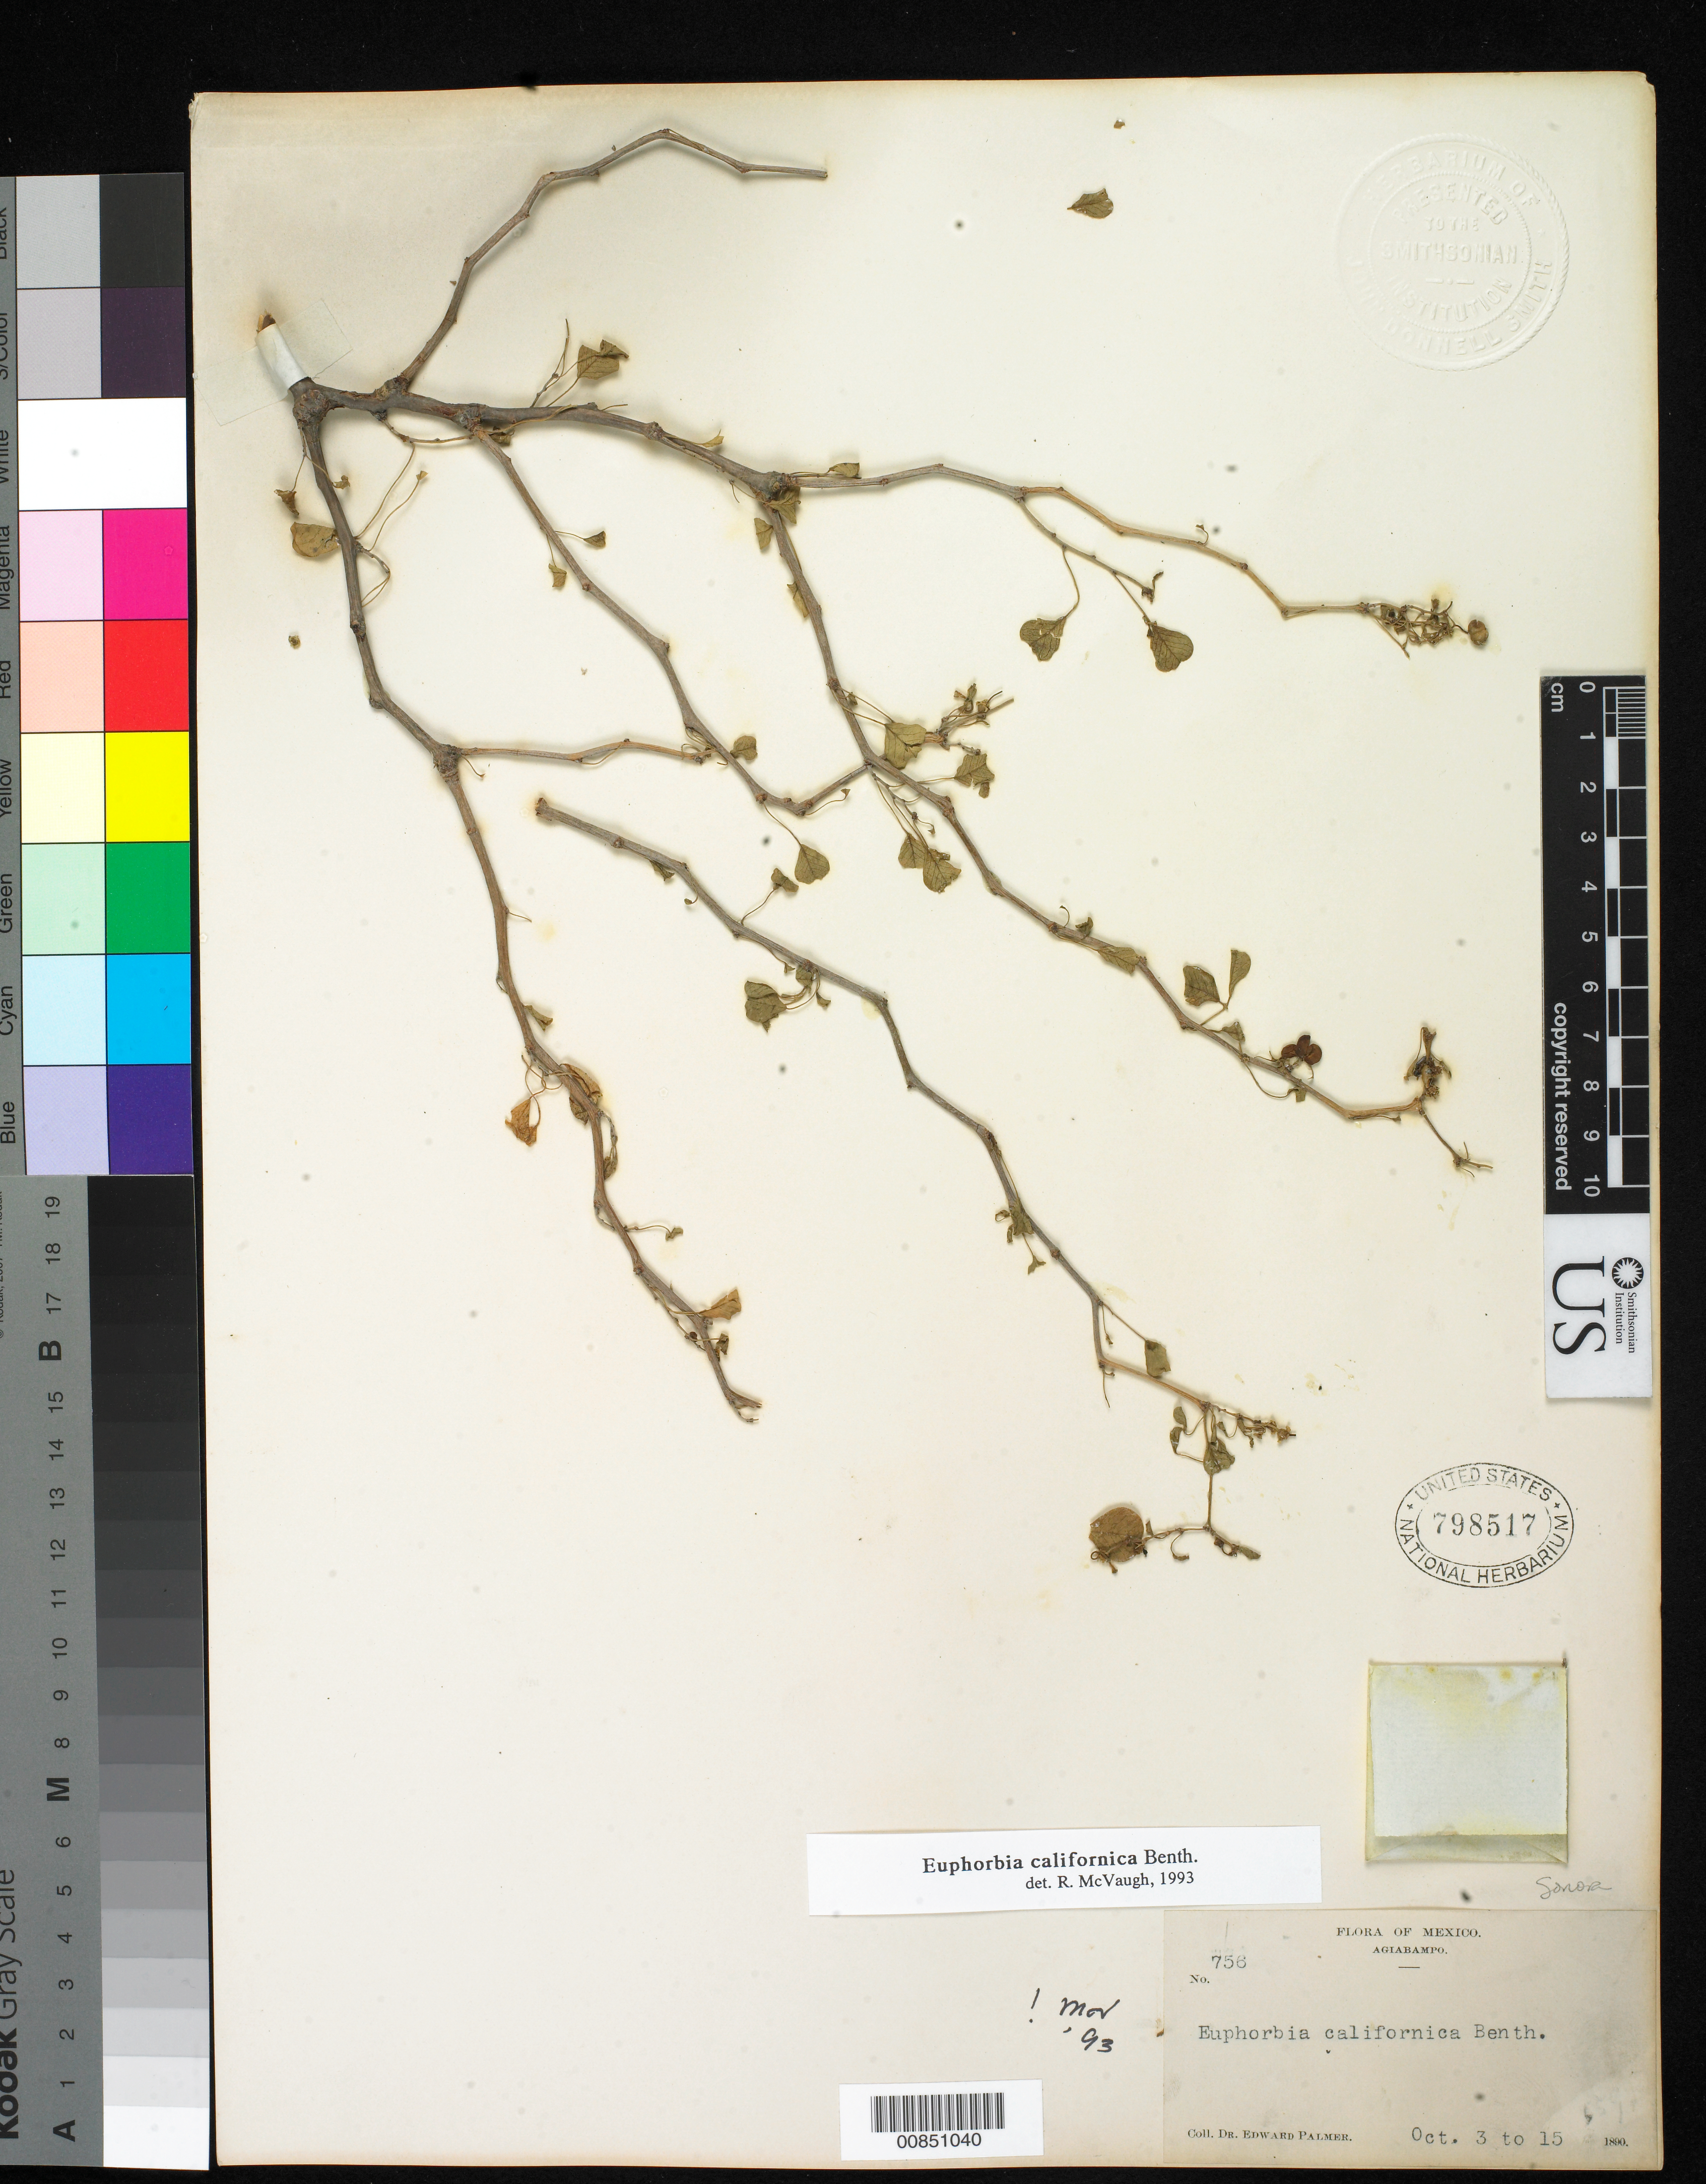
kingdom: Plantae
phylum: Tracheophyta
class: Magnoliopsida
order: Malpighiales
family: Euphorbiaceae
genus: Euphorbia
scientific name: Euphorbia californica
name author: Benth.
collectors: E. Palmer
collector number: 756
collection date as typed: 03 Oct 1890 to 15 Oct 1890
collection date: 1890-10-03/1890-10-15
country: Mexico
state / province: Sonora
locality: Agiabampo, Sonora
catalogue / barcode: US 798517